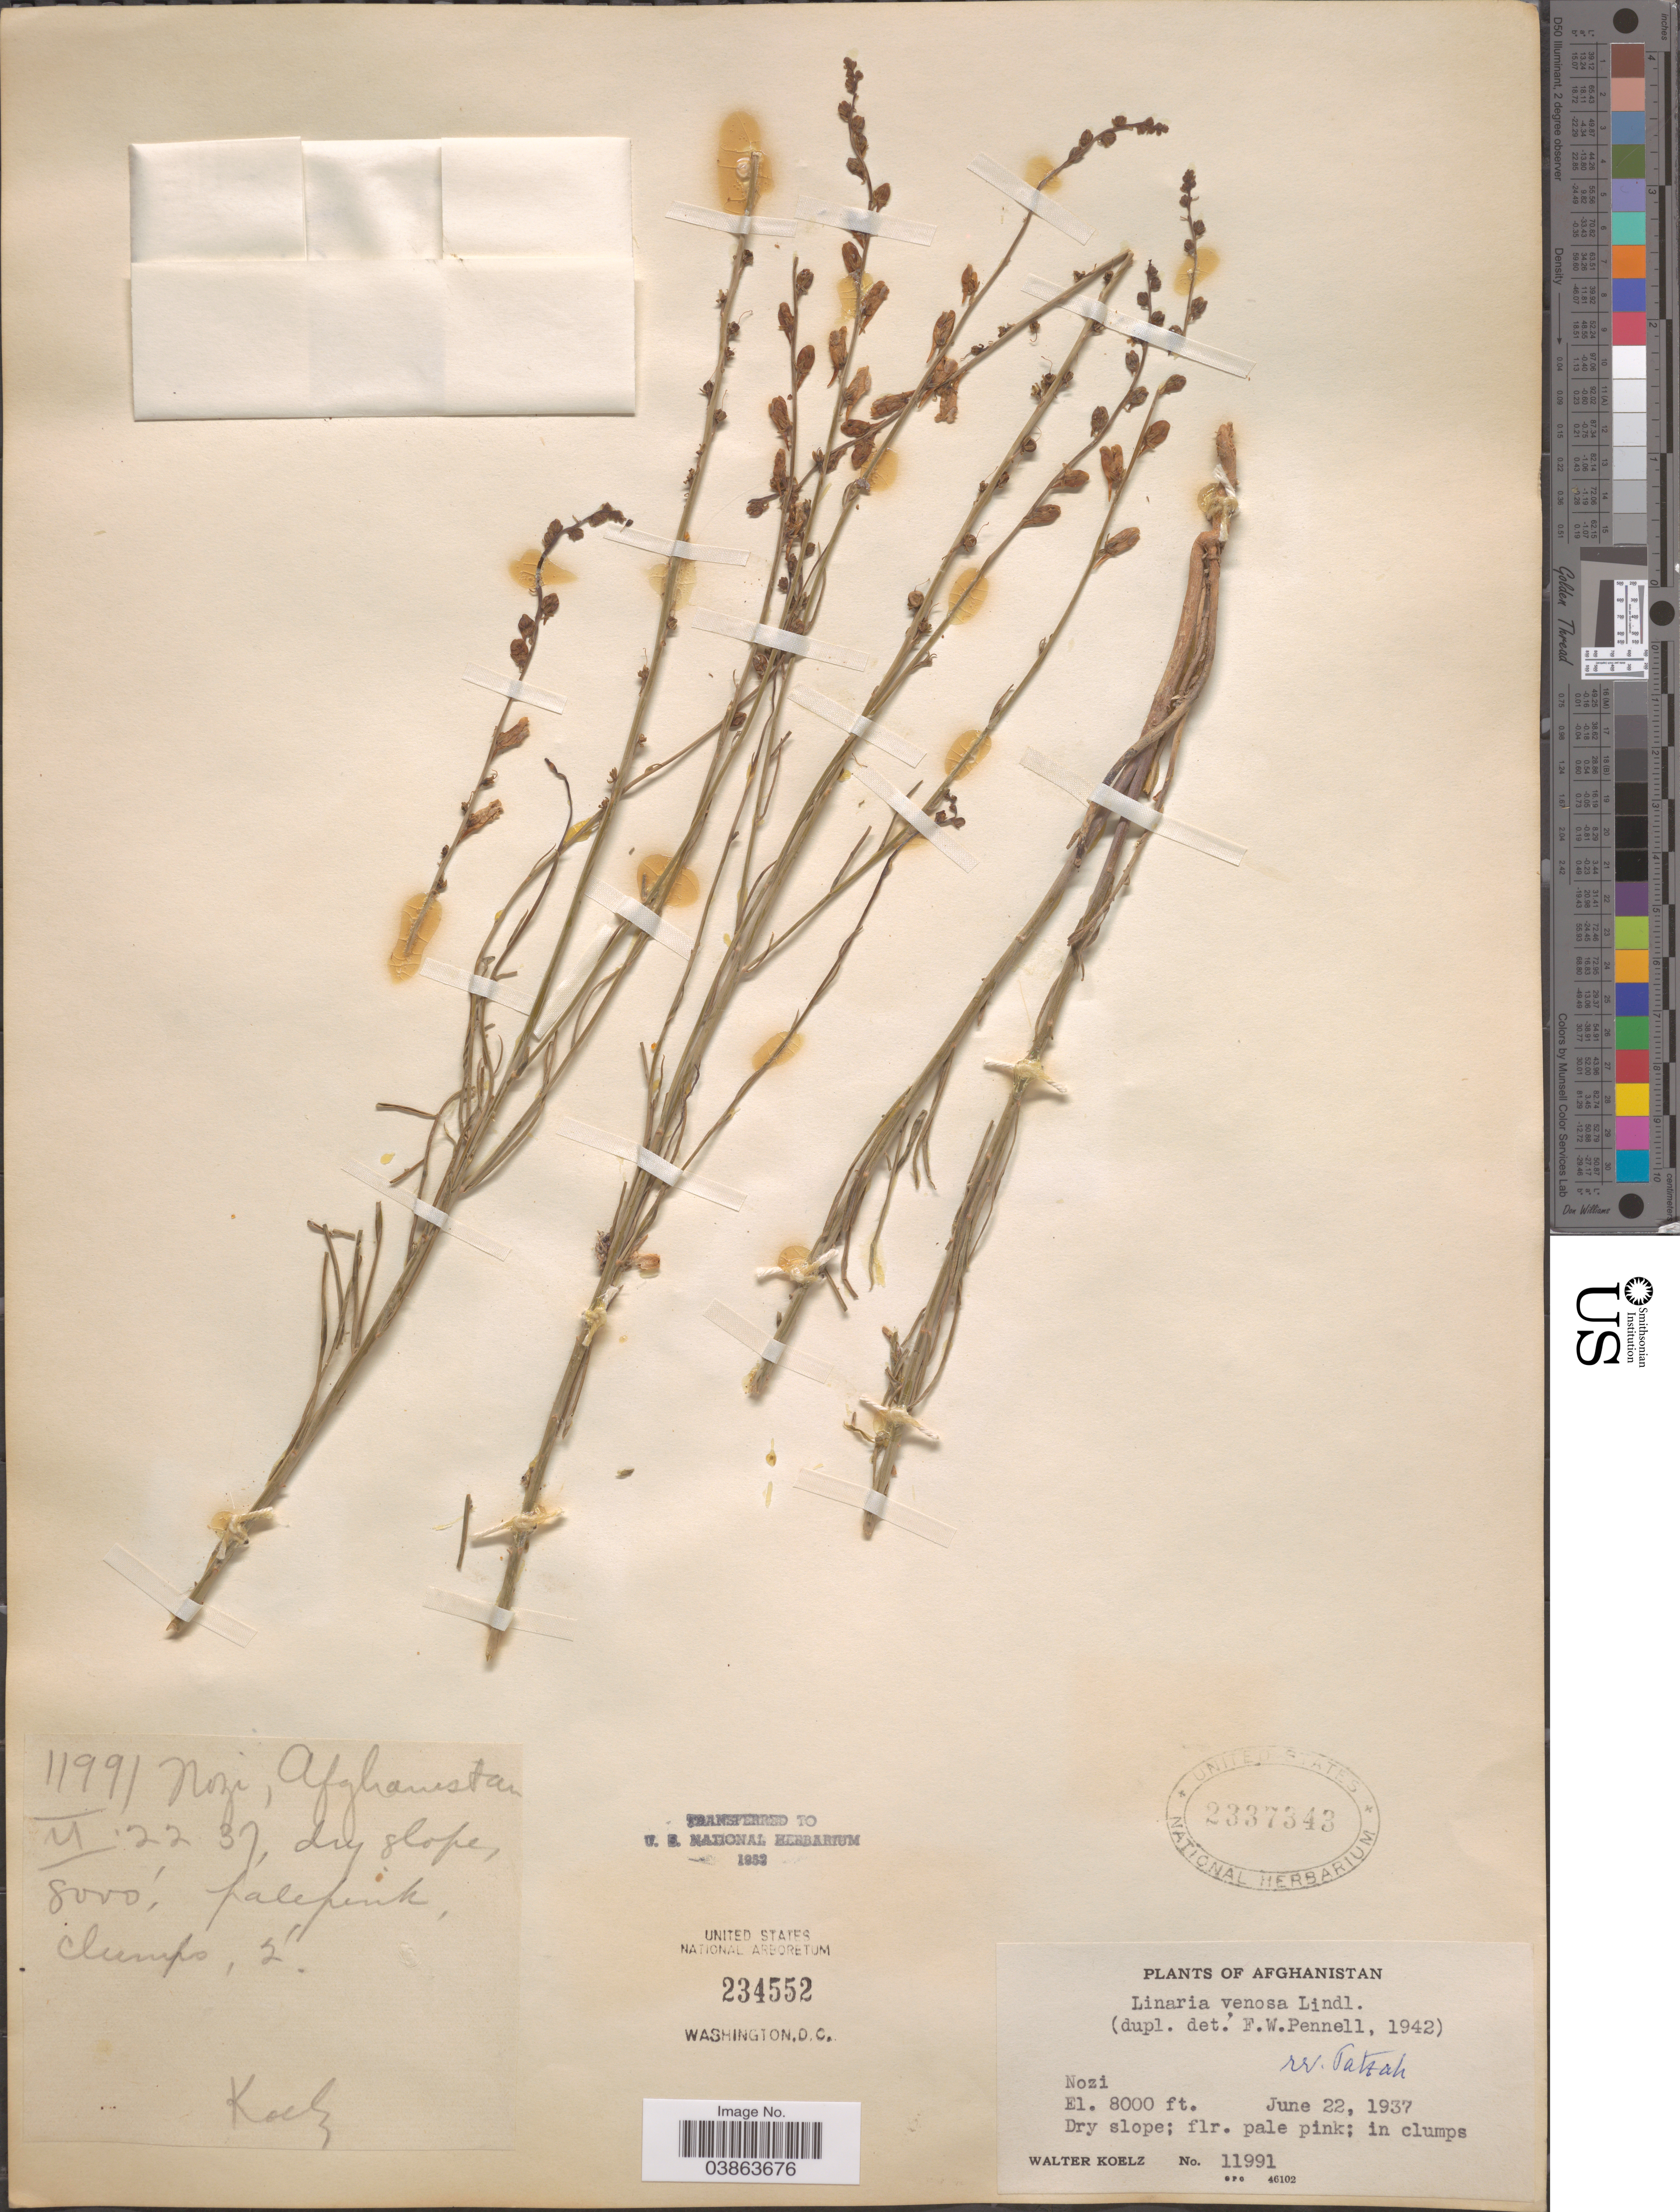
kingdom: Plantae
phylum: Tracheophyta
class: Magnoliopsida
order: Lamiales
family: Plantaginaceae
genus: Linaria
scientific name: Linaria venosa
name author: Lindl.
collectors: W. N. Koelz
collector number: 11991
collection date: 1937-06-22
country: Afghanistan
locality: Nozi.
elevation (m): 2438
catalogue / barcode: US 2337343